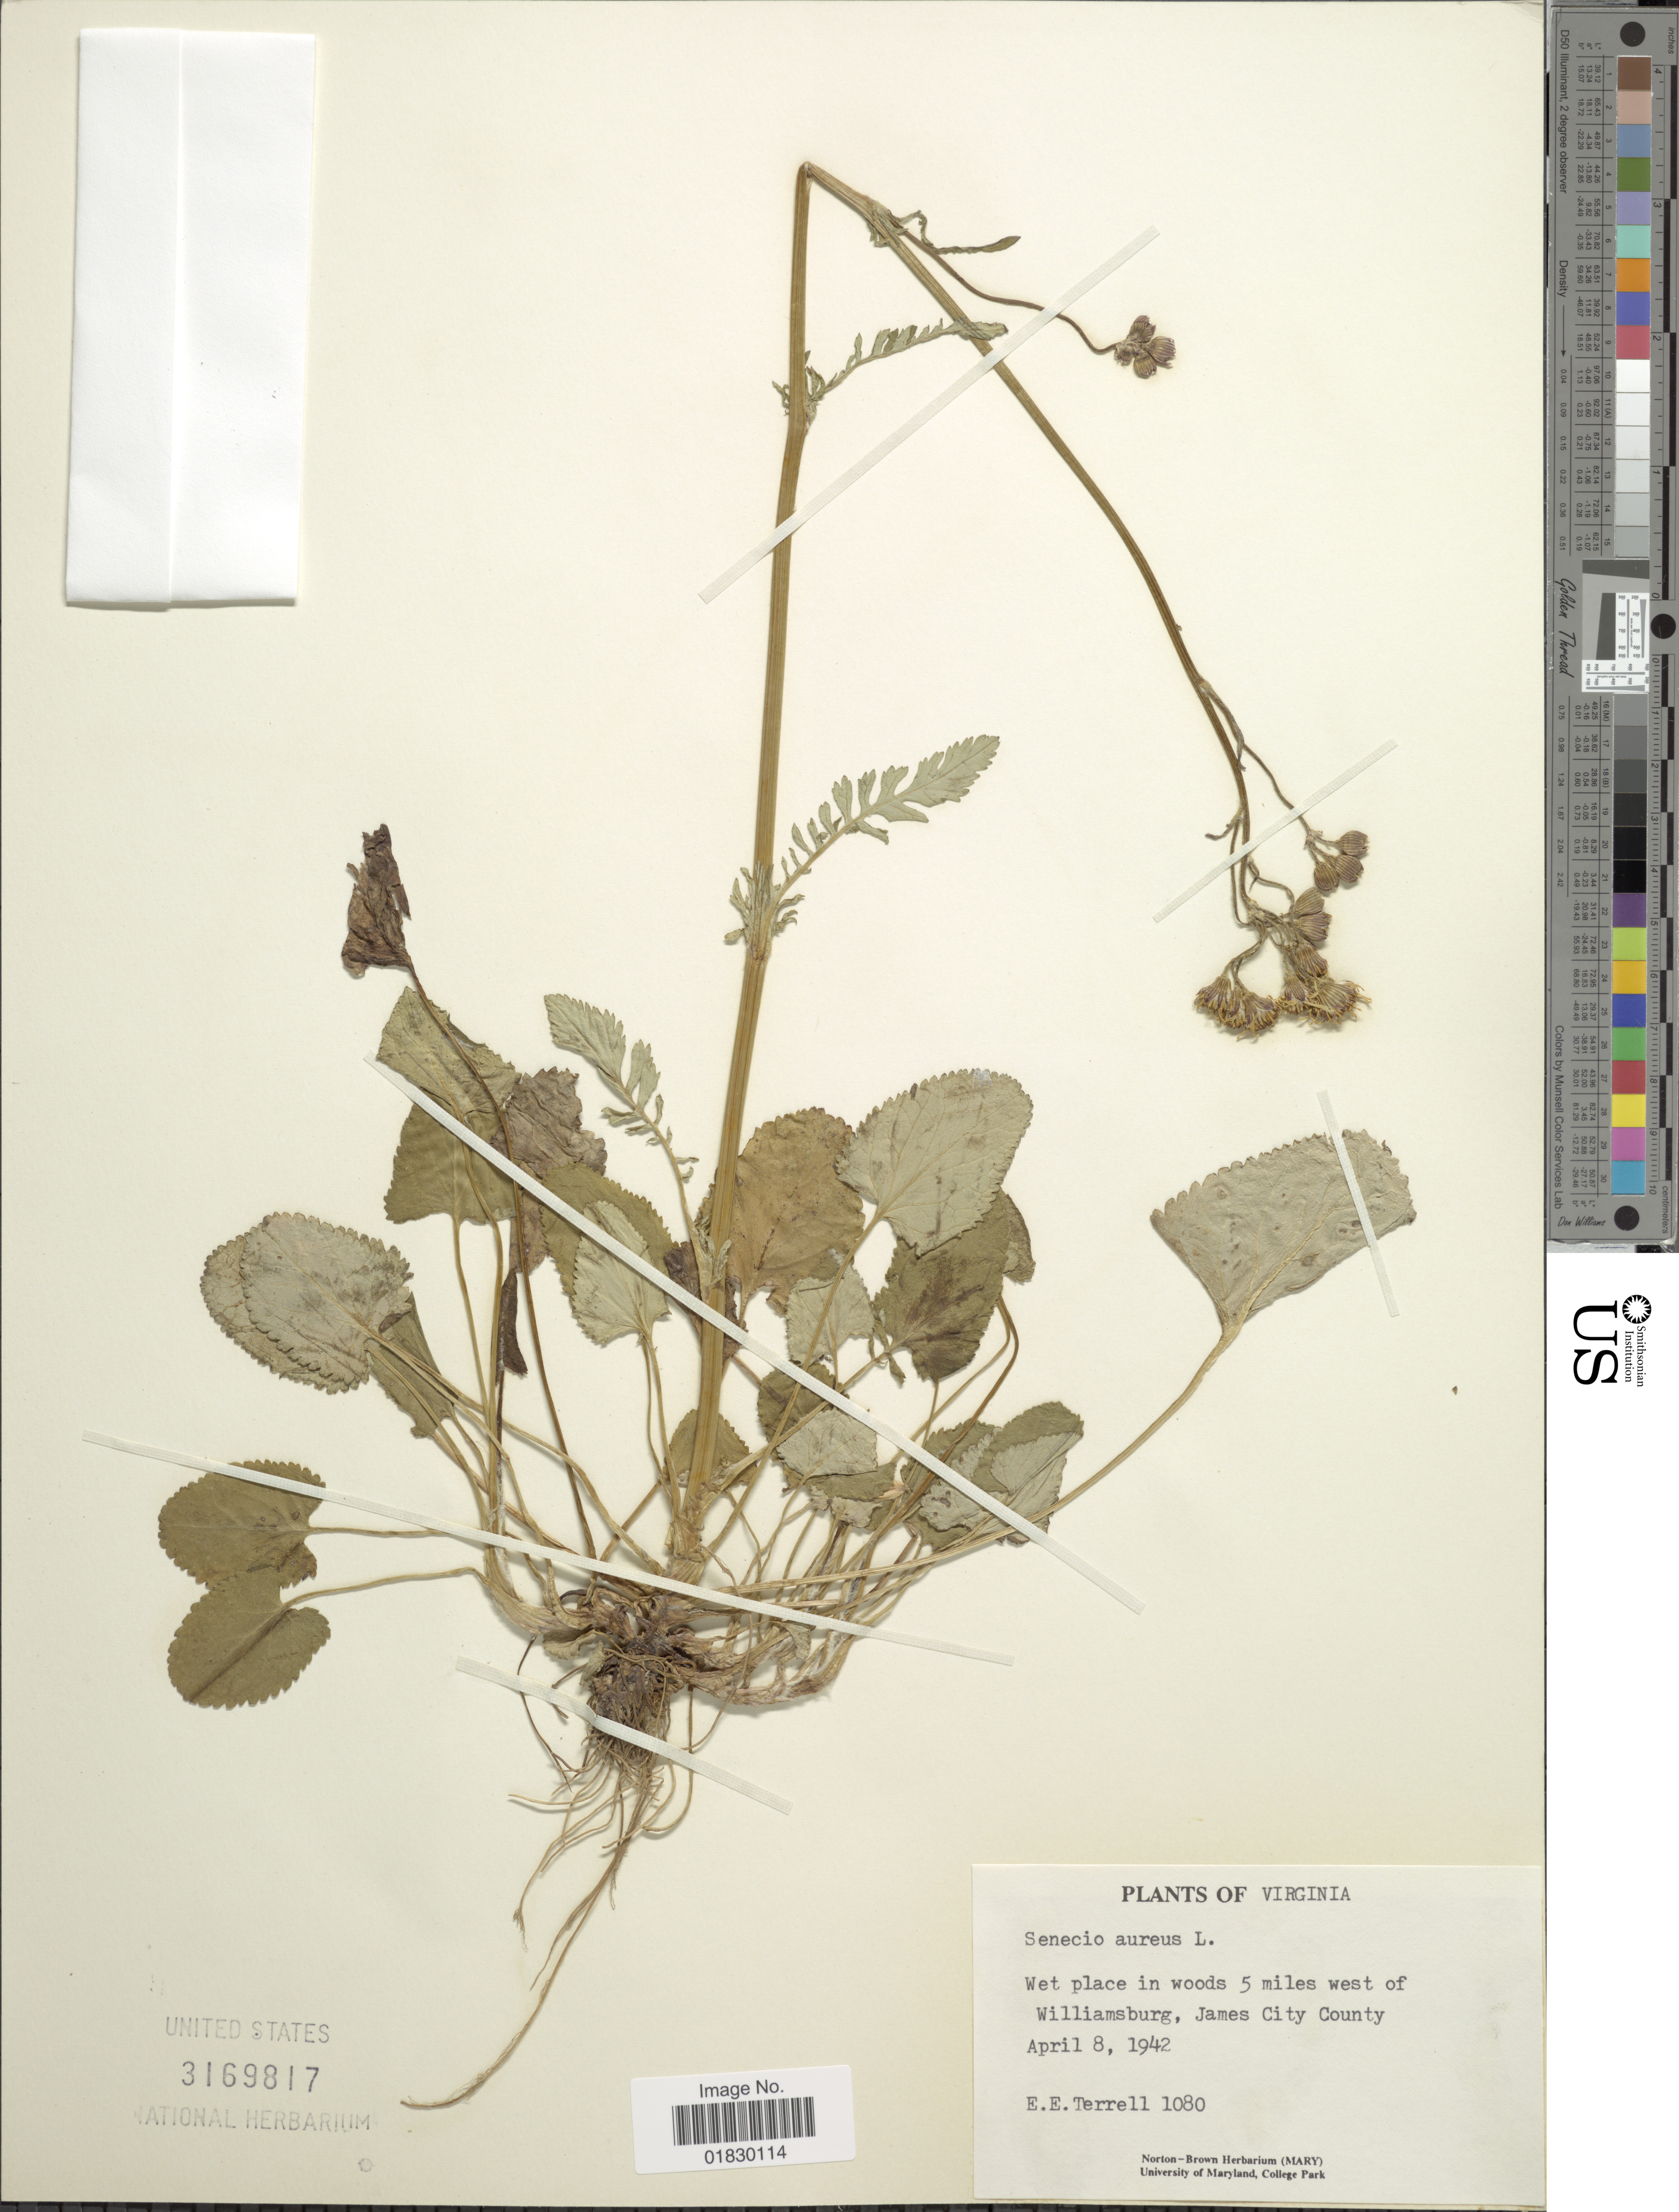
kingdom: Plantae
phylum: Tracheophyta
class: Magnoliopsida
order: Asterales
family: Asteraceae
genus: Packera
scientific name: Packera aurea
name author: (L.) Á. Löve & D. Löve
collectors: E. E. Terrell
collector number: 1080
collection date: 1942-04-08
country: United States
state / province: Virginia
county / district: James City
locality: Wet place in woods 5 miles west of Williamsburg, James City County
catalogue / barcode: US 3169817